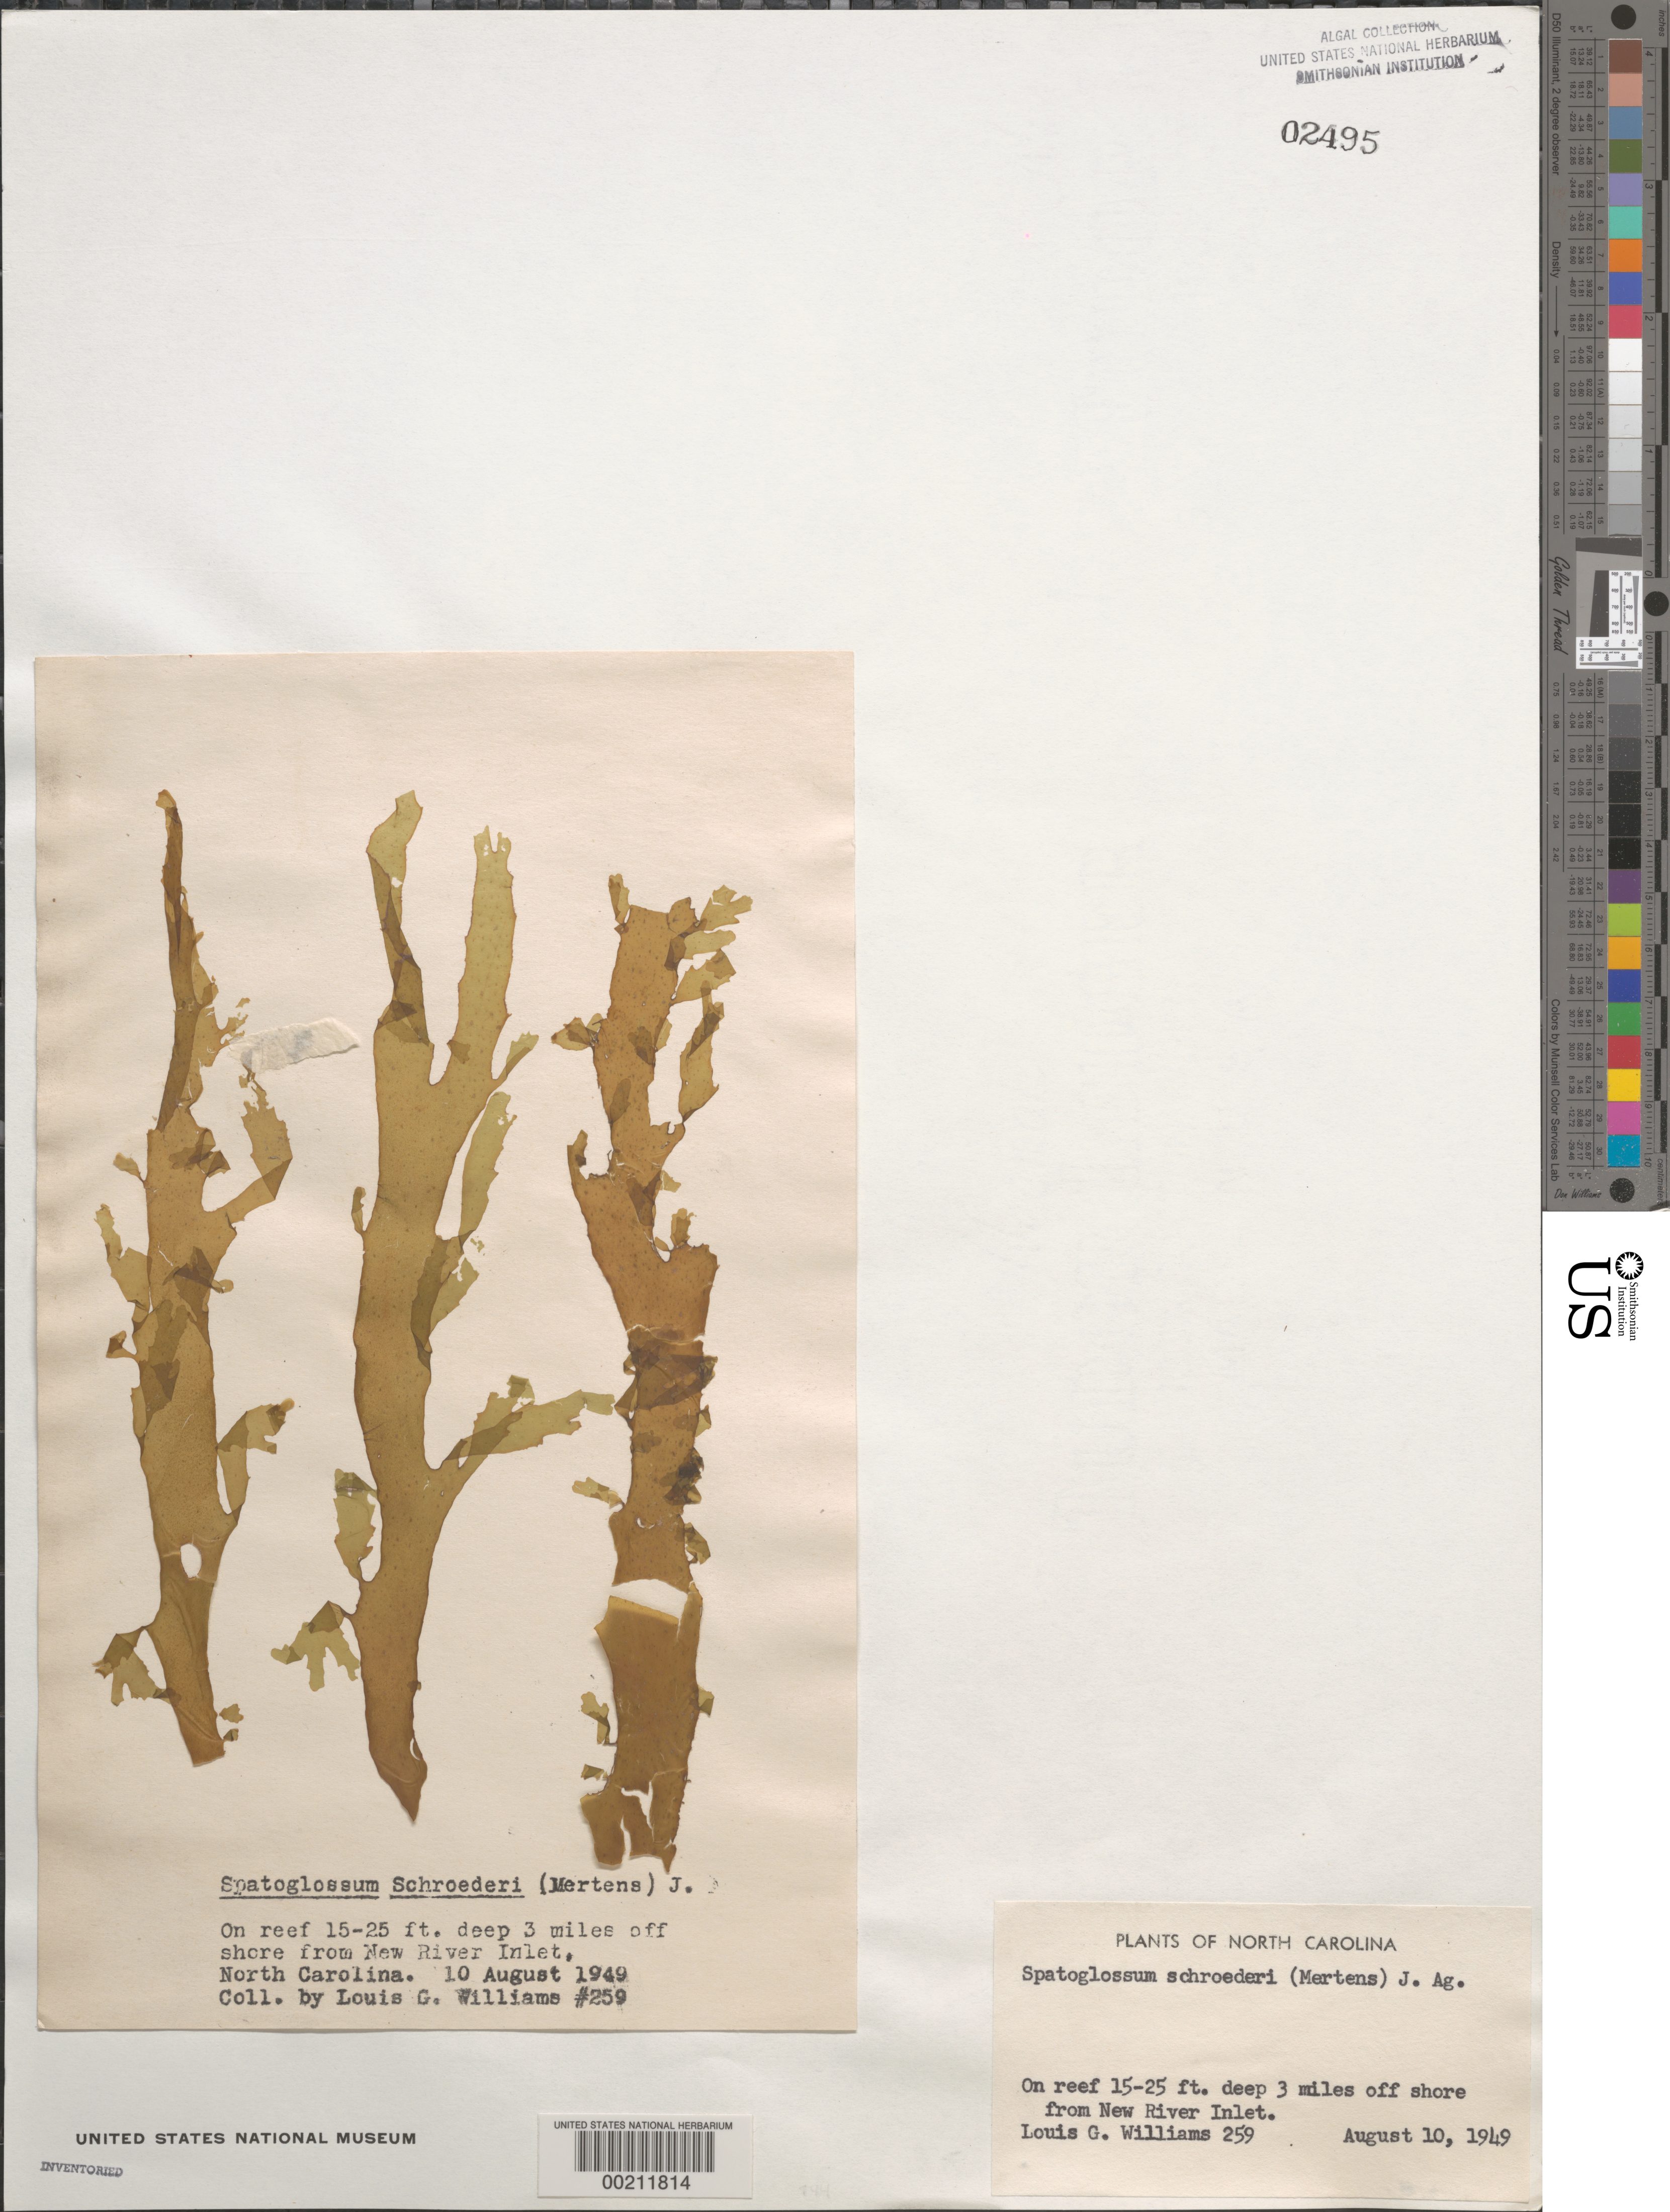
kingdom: Chromista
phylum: Ochrophyta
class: Phaeophyceae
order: Dictyotales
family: Dictyotaceae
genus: Spatoglossum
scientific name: Spatoglossum schroederi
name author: (C. Agardh) Kütz.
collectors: L. G. Williams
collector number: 259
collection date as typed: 10 Aug 1949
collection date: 1949-08-10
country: United States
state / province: North Carolina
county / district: Onslow County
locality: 3 miles off New River Inlet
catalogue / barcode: US 2495